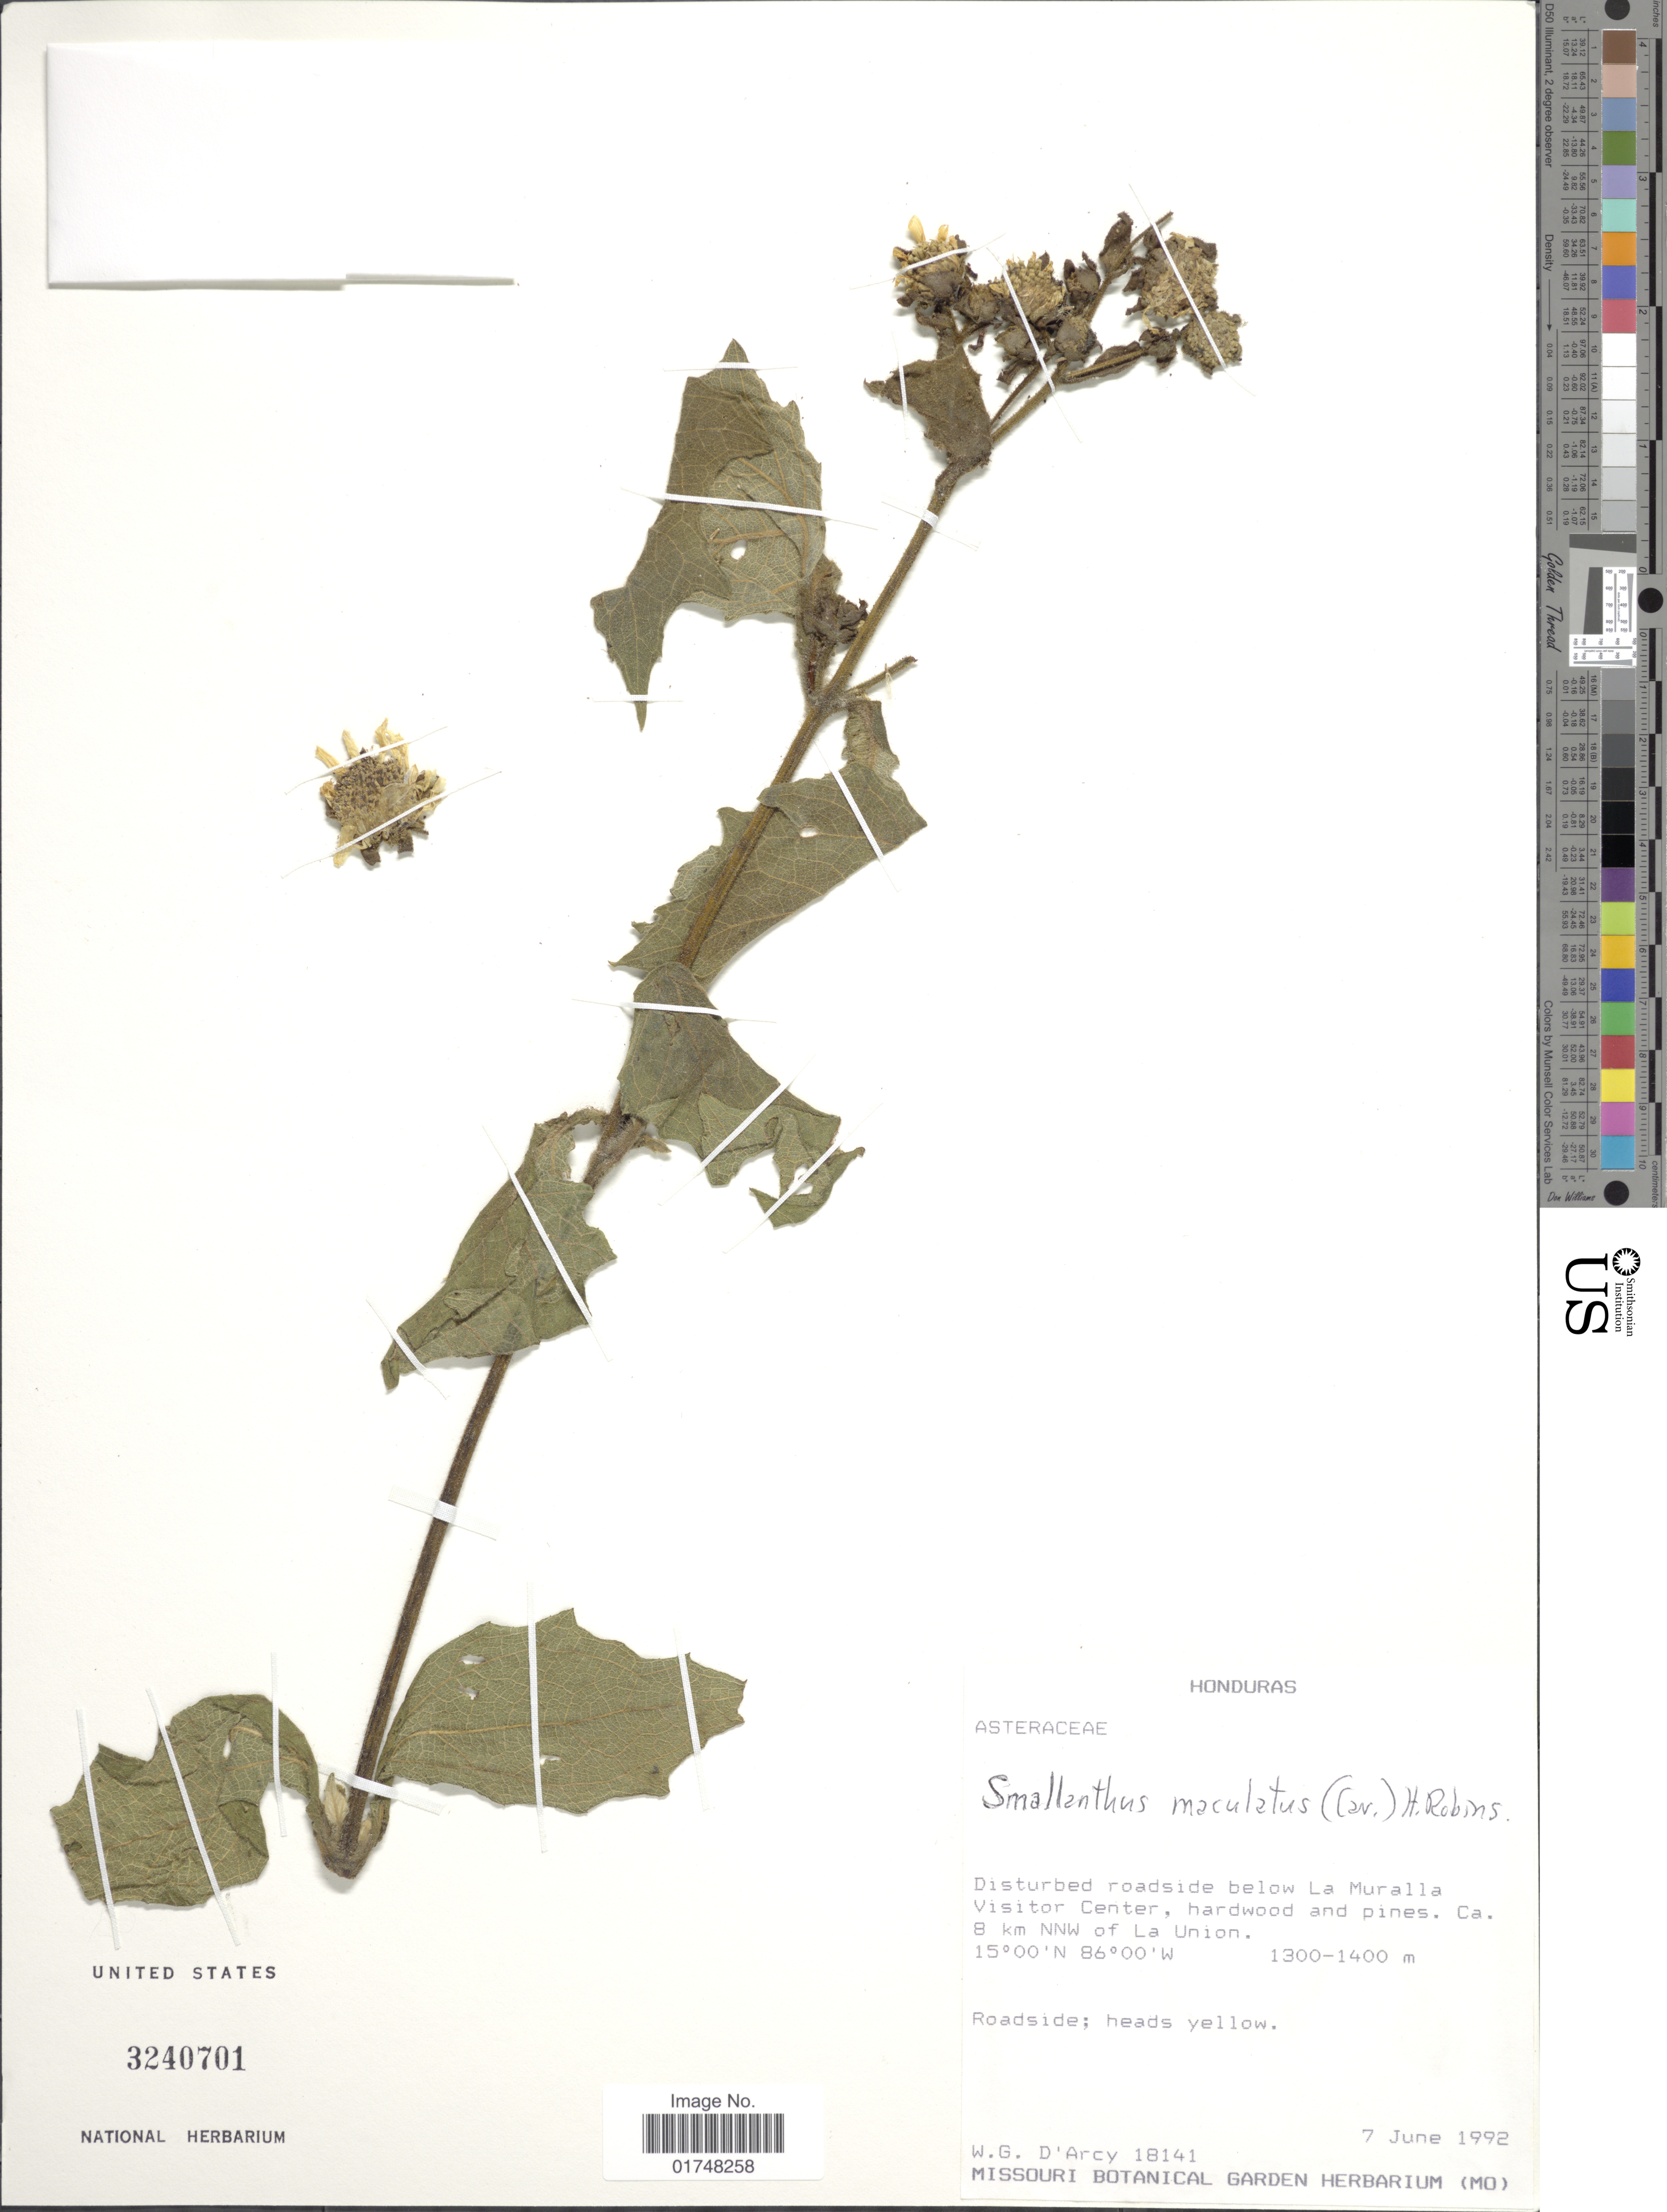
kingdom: Plantae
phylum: Tracheophyta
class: Magnoliopsida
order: Asterales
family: Asteraceae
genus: Smallanthus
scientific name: Smallanthus maculatus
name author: (Cav.) H. Rob.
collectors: W. G. D'Arcy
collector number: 18141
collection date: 1992-06-07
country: Honduras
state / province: Olancho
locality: Below La Muralla, Visitor Center. Ca. 8 km NNW of La Union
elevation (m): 1300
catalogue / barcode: US 3240701